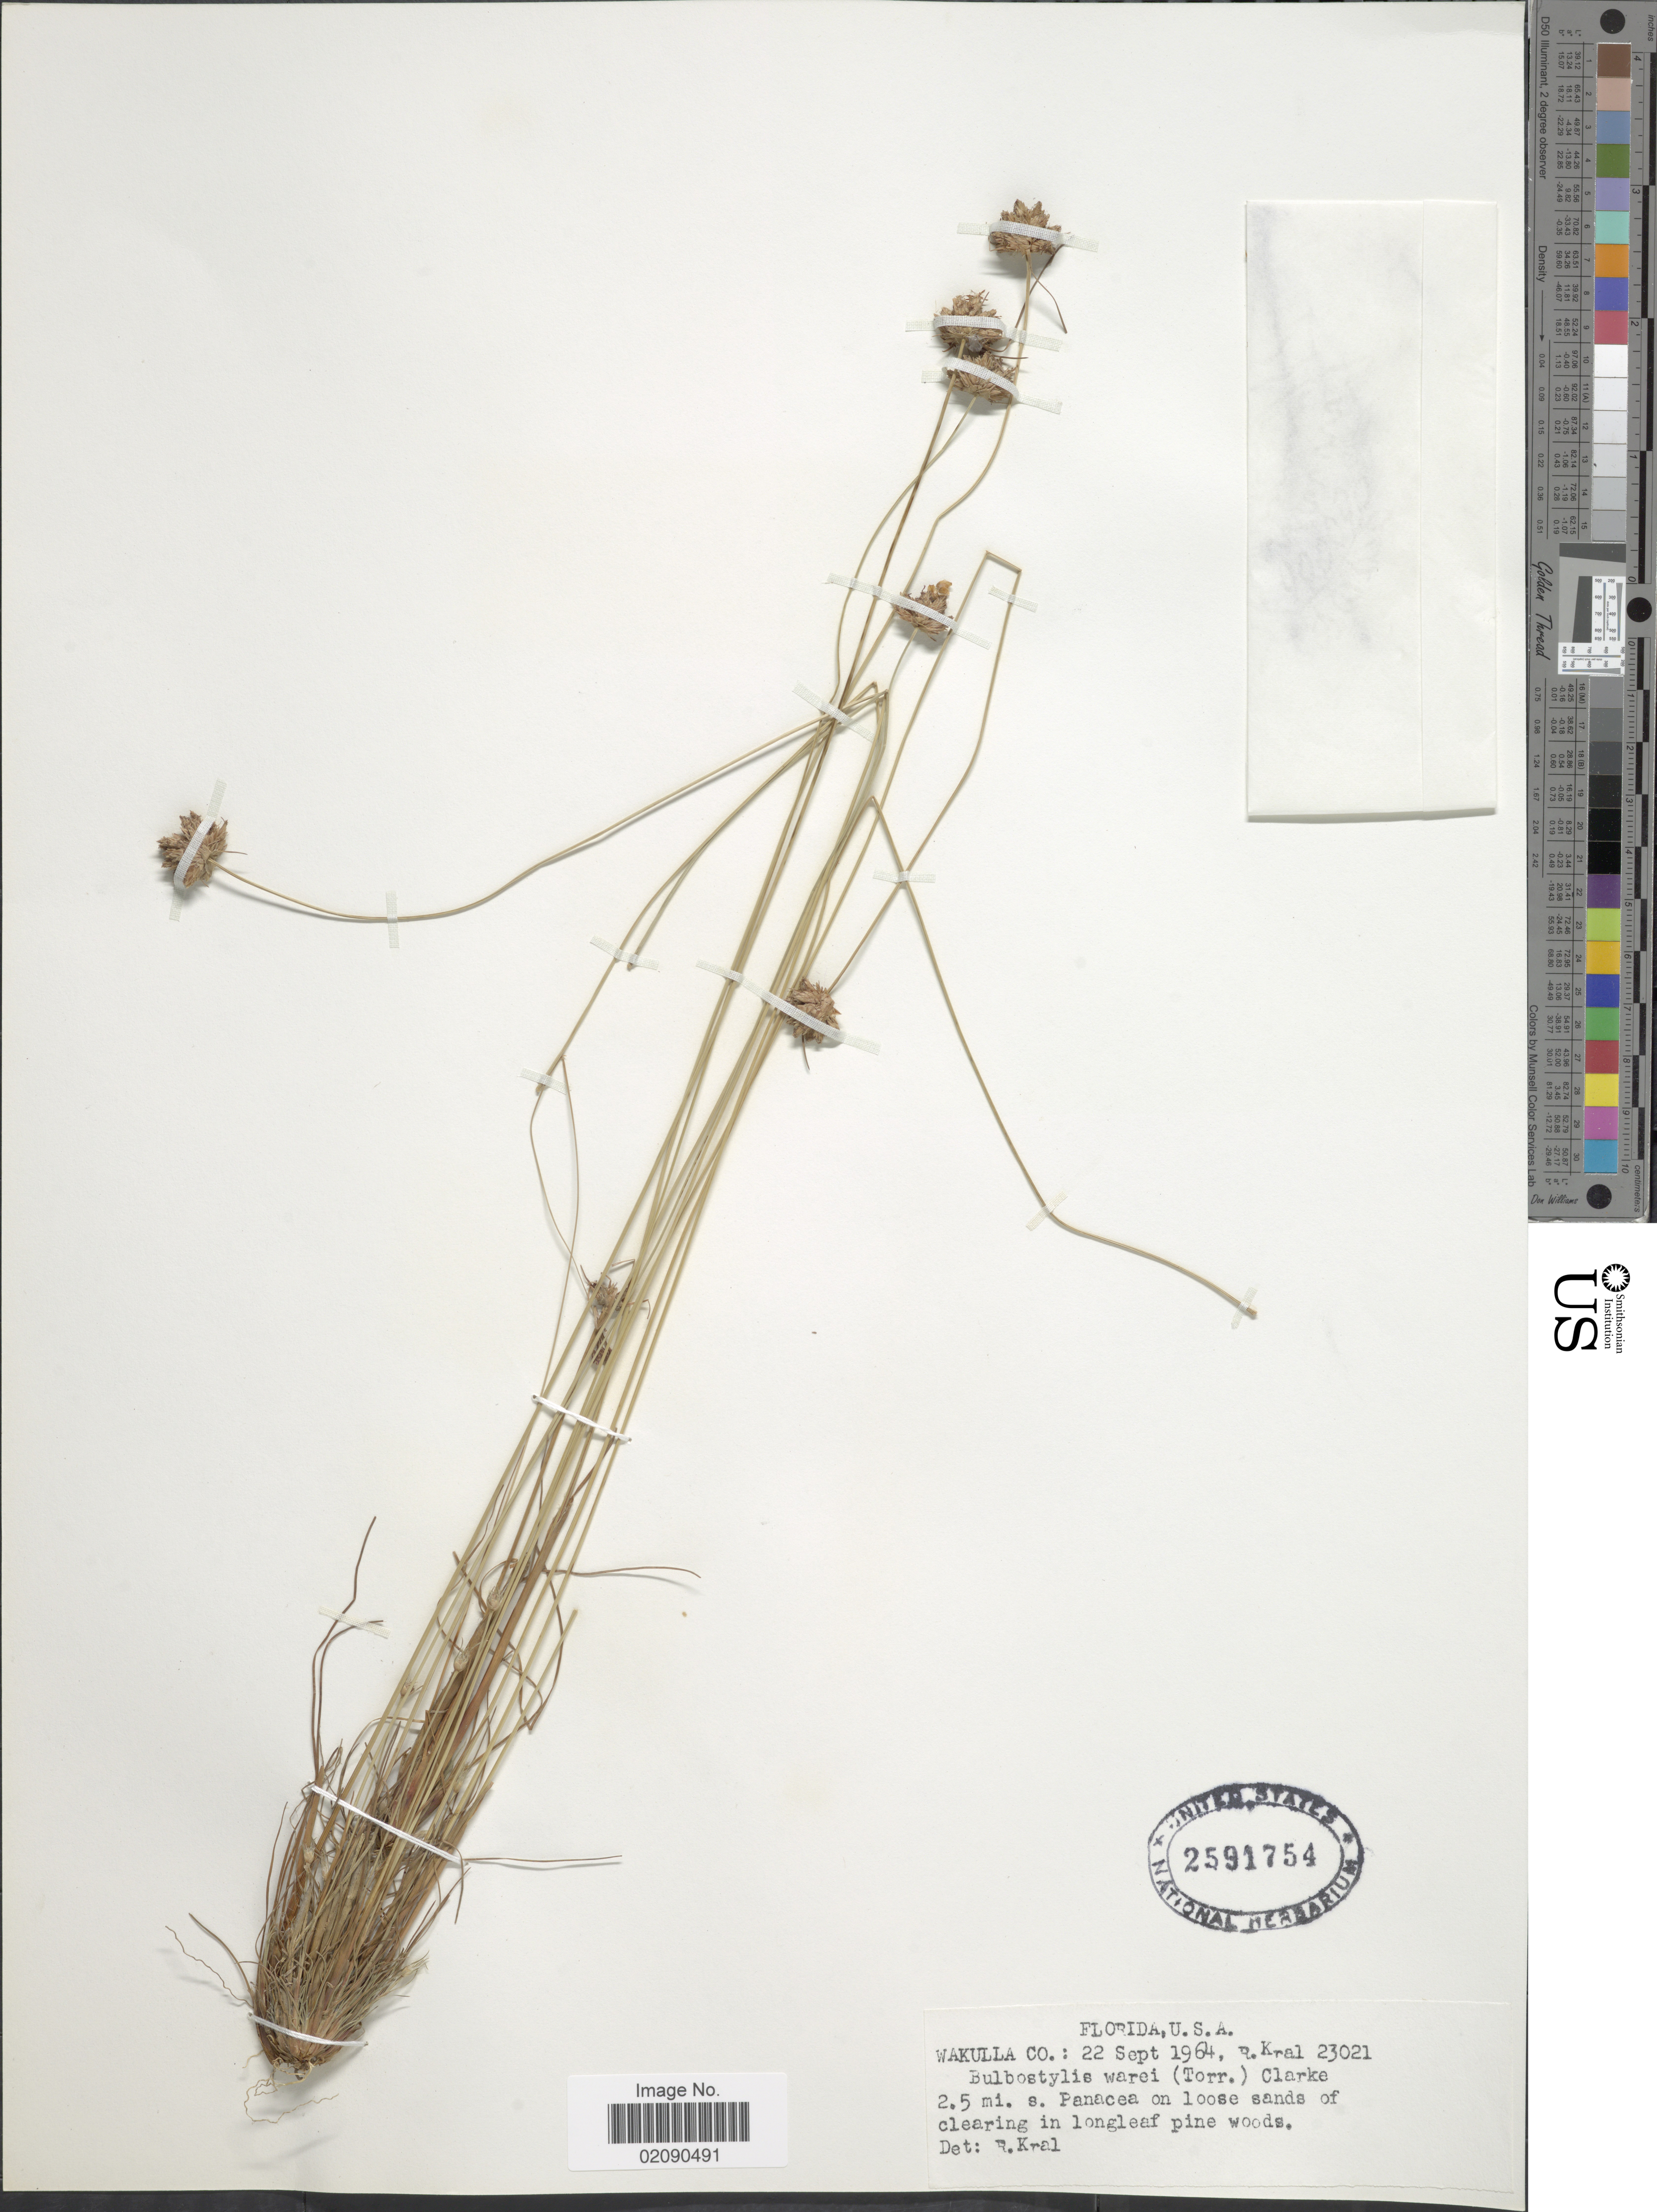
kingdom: Plantae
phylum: Tracheophyta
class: Liliopsida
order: Poales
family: Cyperaceae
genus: Bulbostylis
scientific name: Bulbostylis warei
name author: (Torr.) C.B. Clarke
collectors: R. Kral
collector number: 23021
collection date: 1964-09-22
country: United States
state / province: Florida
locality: Wakulla Co; 2.5 mi s Panacea on loose sands of clearing in longleaf pine woods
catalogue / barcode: US 2591754